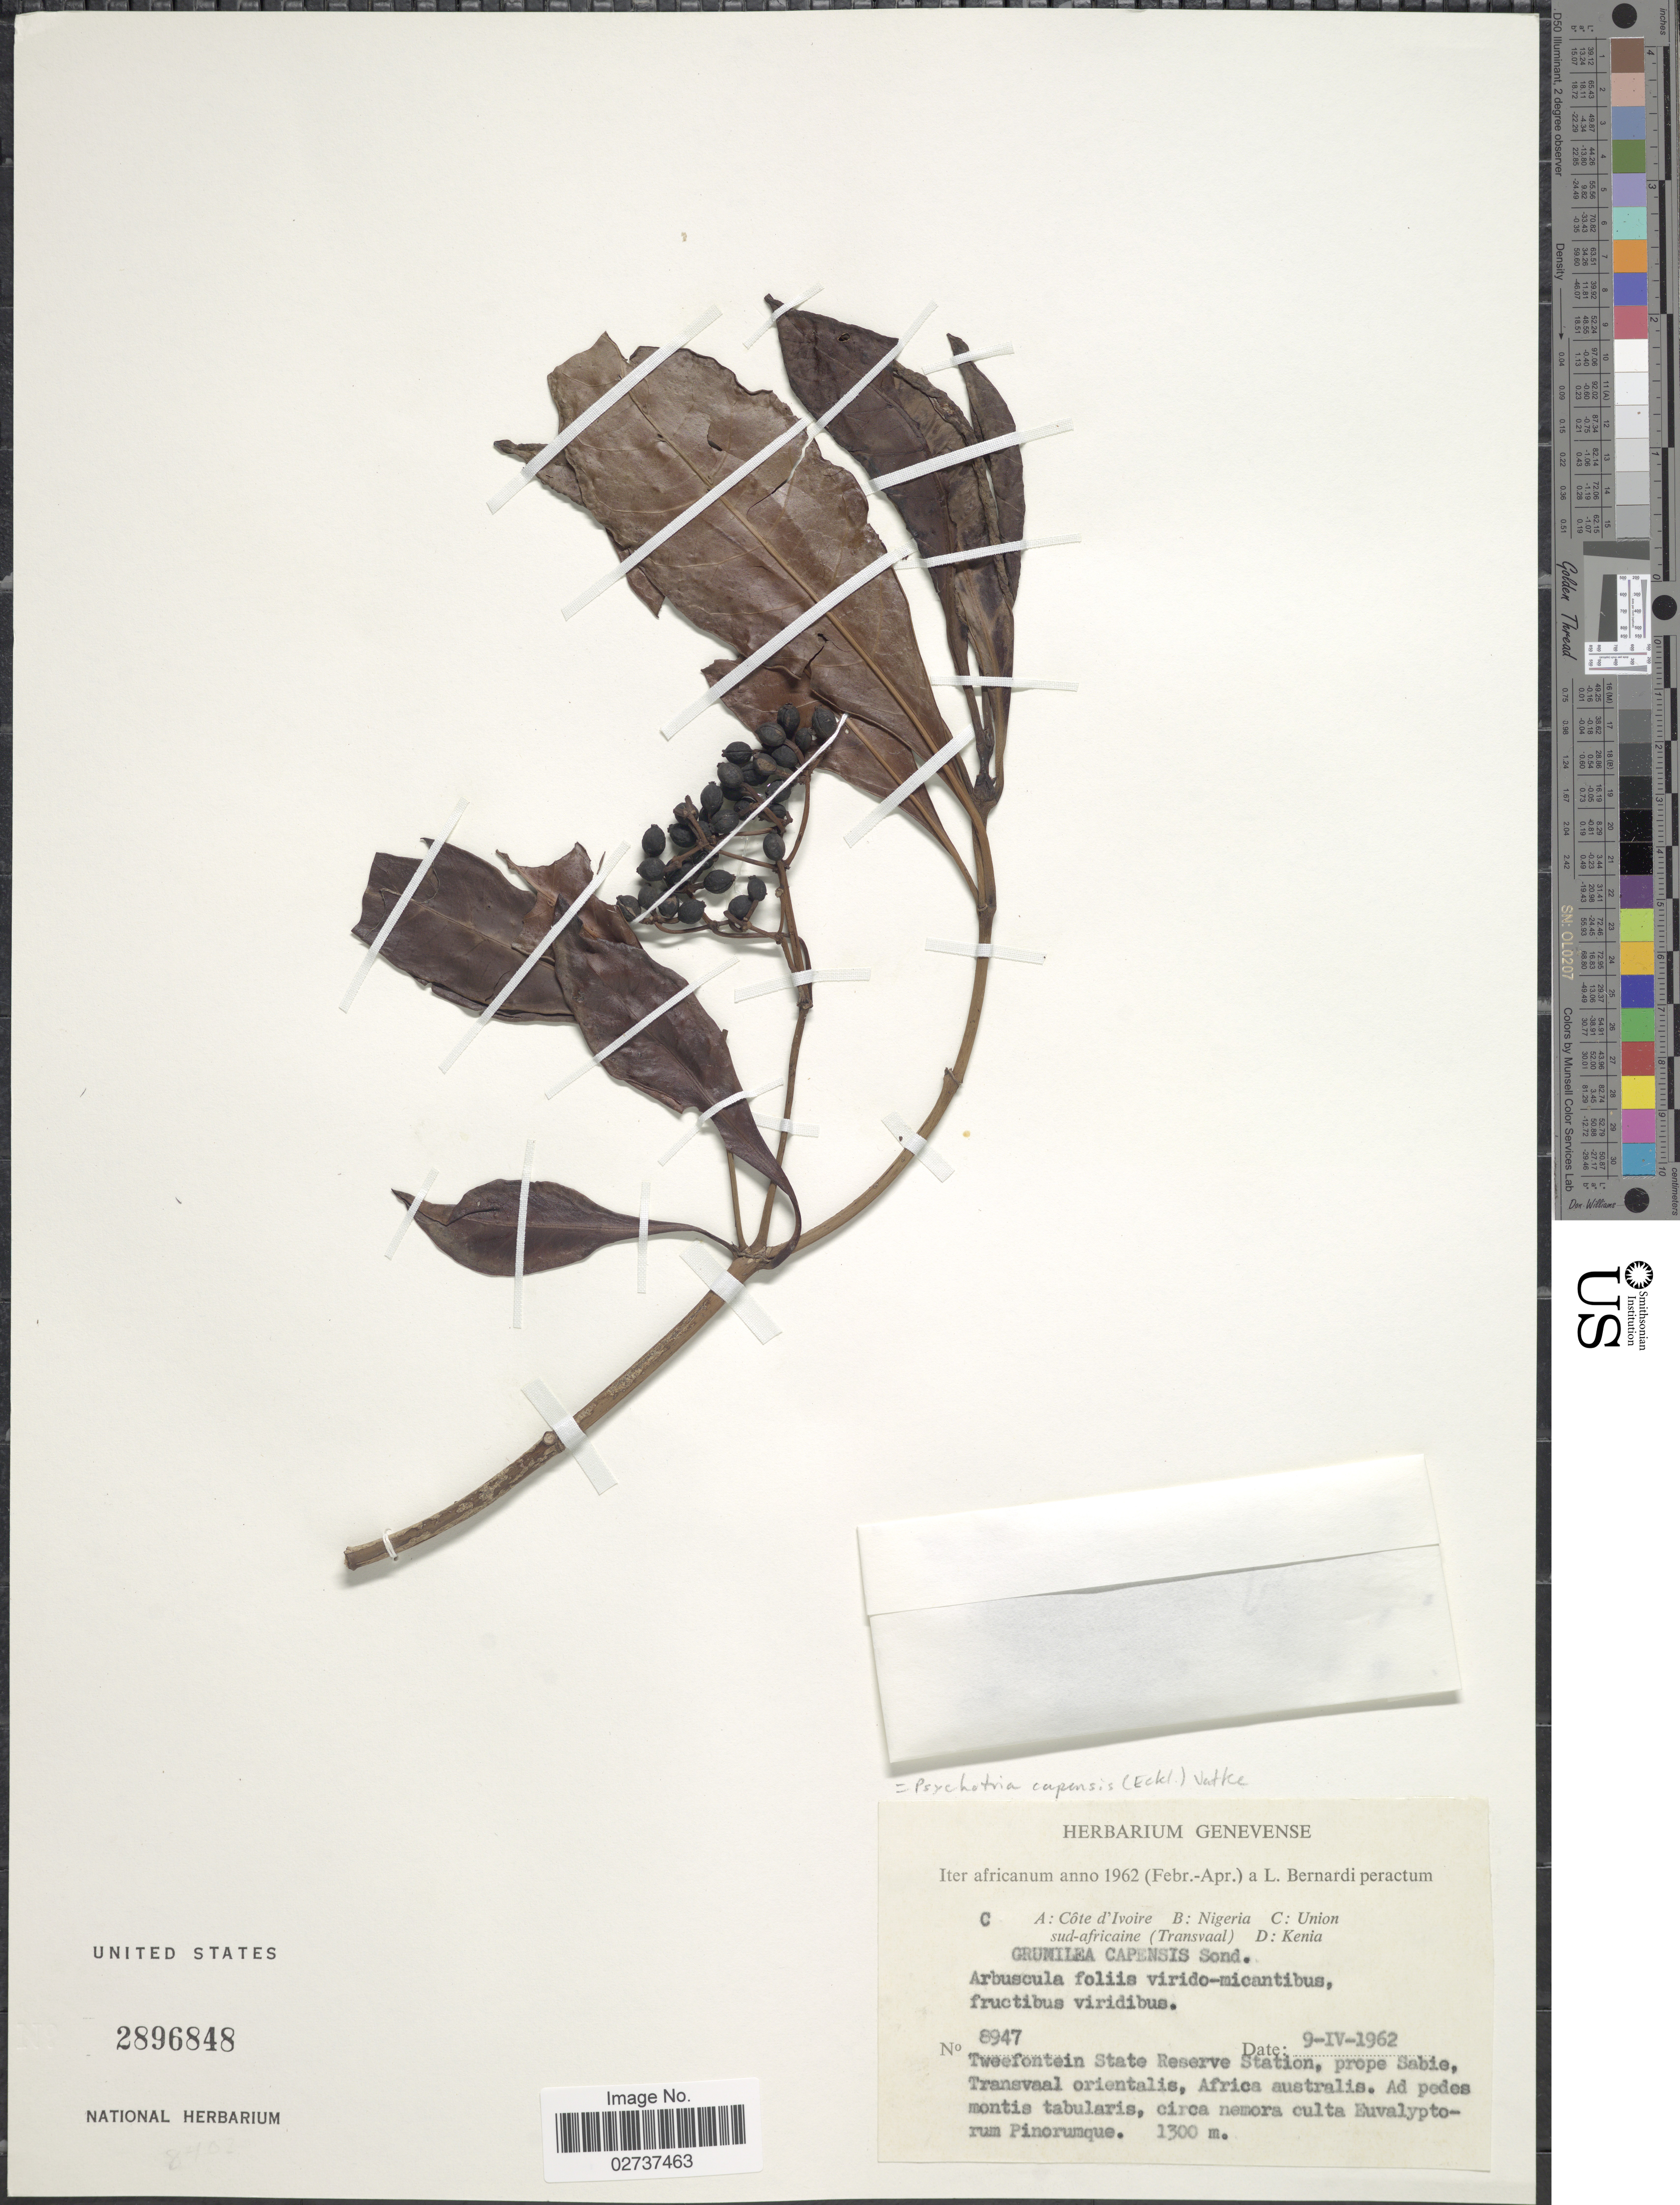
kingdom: Plantae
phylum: Tracheophyta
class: Magnoliopsida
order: Gentianales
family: Rubiaceae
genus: Psychotria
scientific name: Psychotria capensis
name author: (Eckl.) Vatke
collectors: L. Bernardi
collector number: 8947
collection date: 1962-04-09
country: South Africa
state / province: Mpumalanga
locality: Union. Tweefontein State Reserve Station, prope Sabie, Transvaal orientalis, Africa australis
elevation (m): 1300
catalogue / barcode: US 2896848